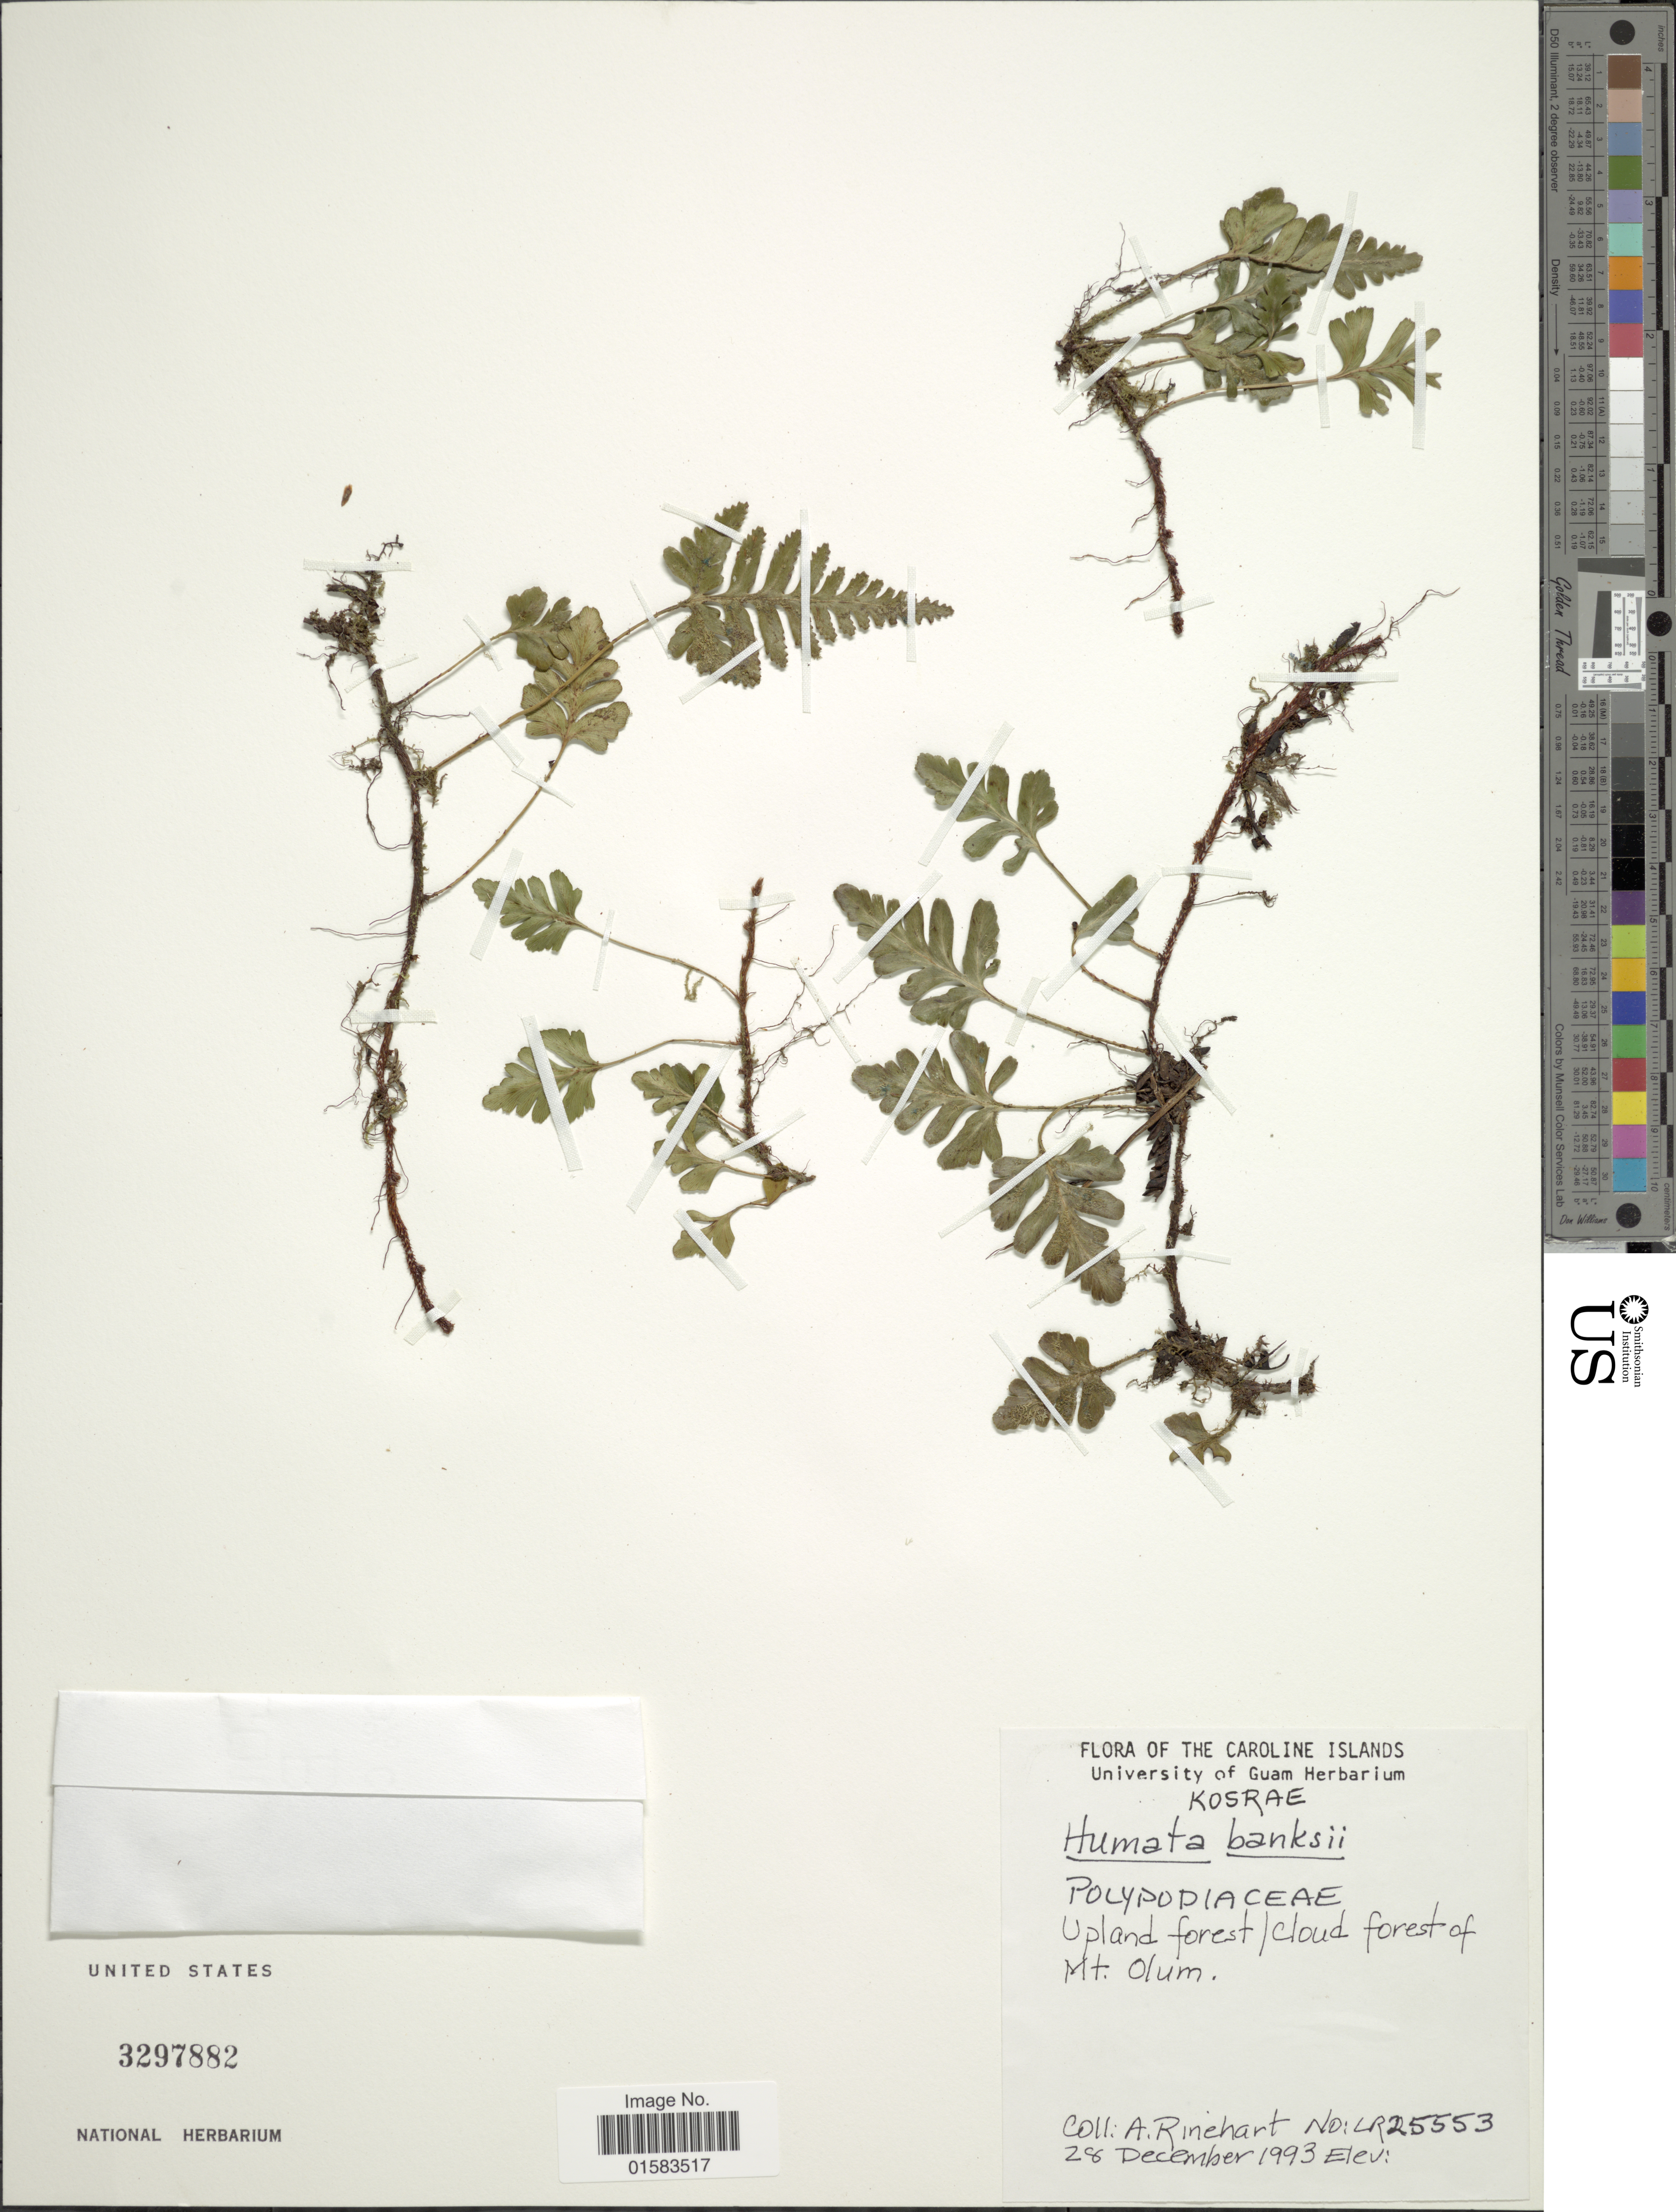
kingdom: Plantae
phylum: Tracheophyta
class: Polypodiopsida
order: Polypodiales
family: Davalliaceae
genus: Davallia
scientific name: Davallia pectinata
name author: Sm.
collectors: A. Rinehart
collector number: LR25553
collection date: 1993-12-28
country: Micronesia, Federated States of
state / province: Kosrae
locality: Upland forest cloud forest of Mt, Olum, The Caroline Islands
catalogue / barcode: US 3207882